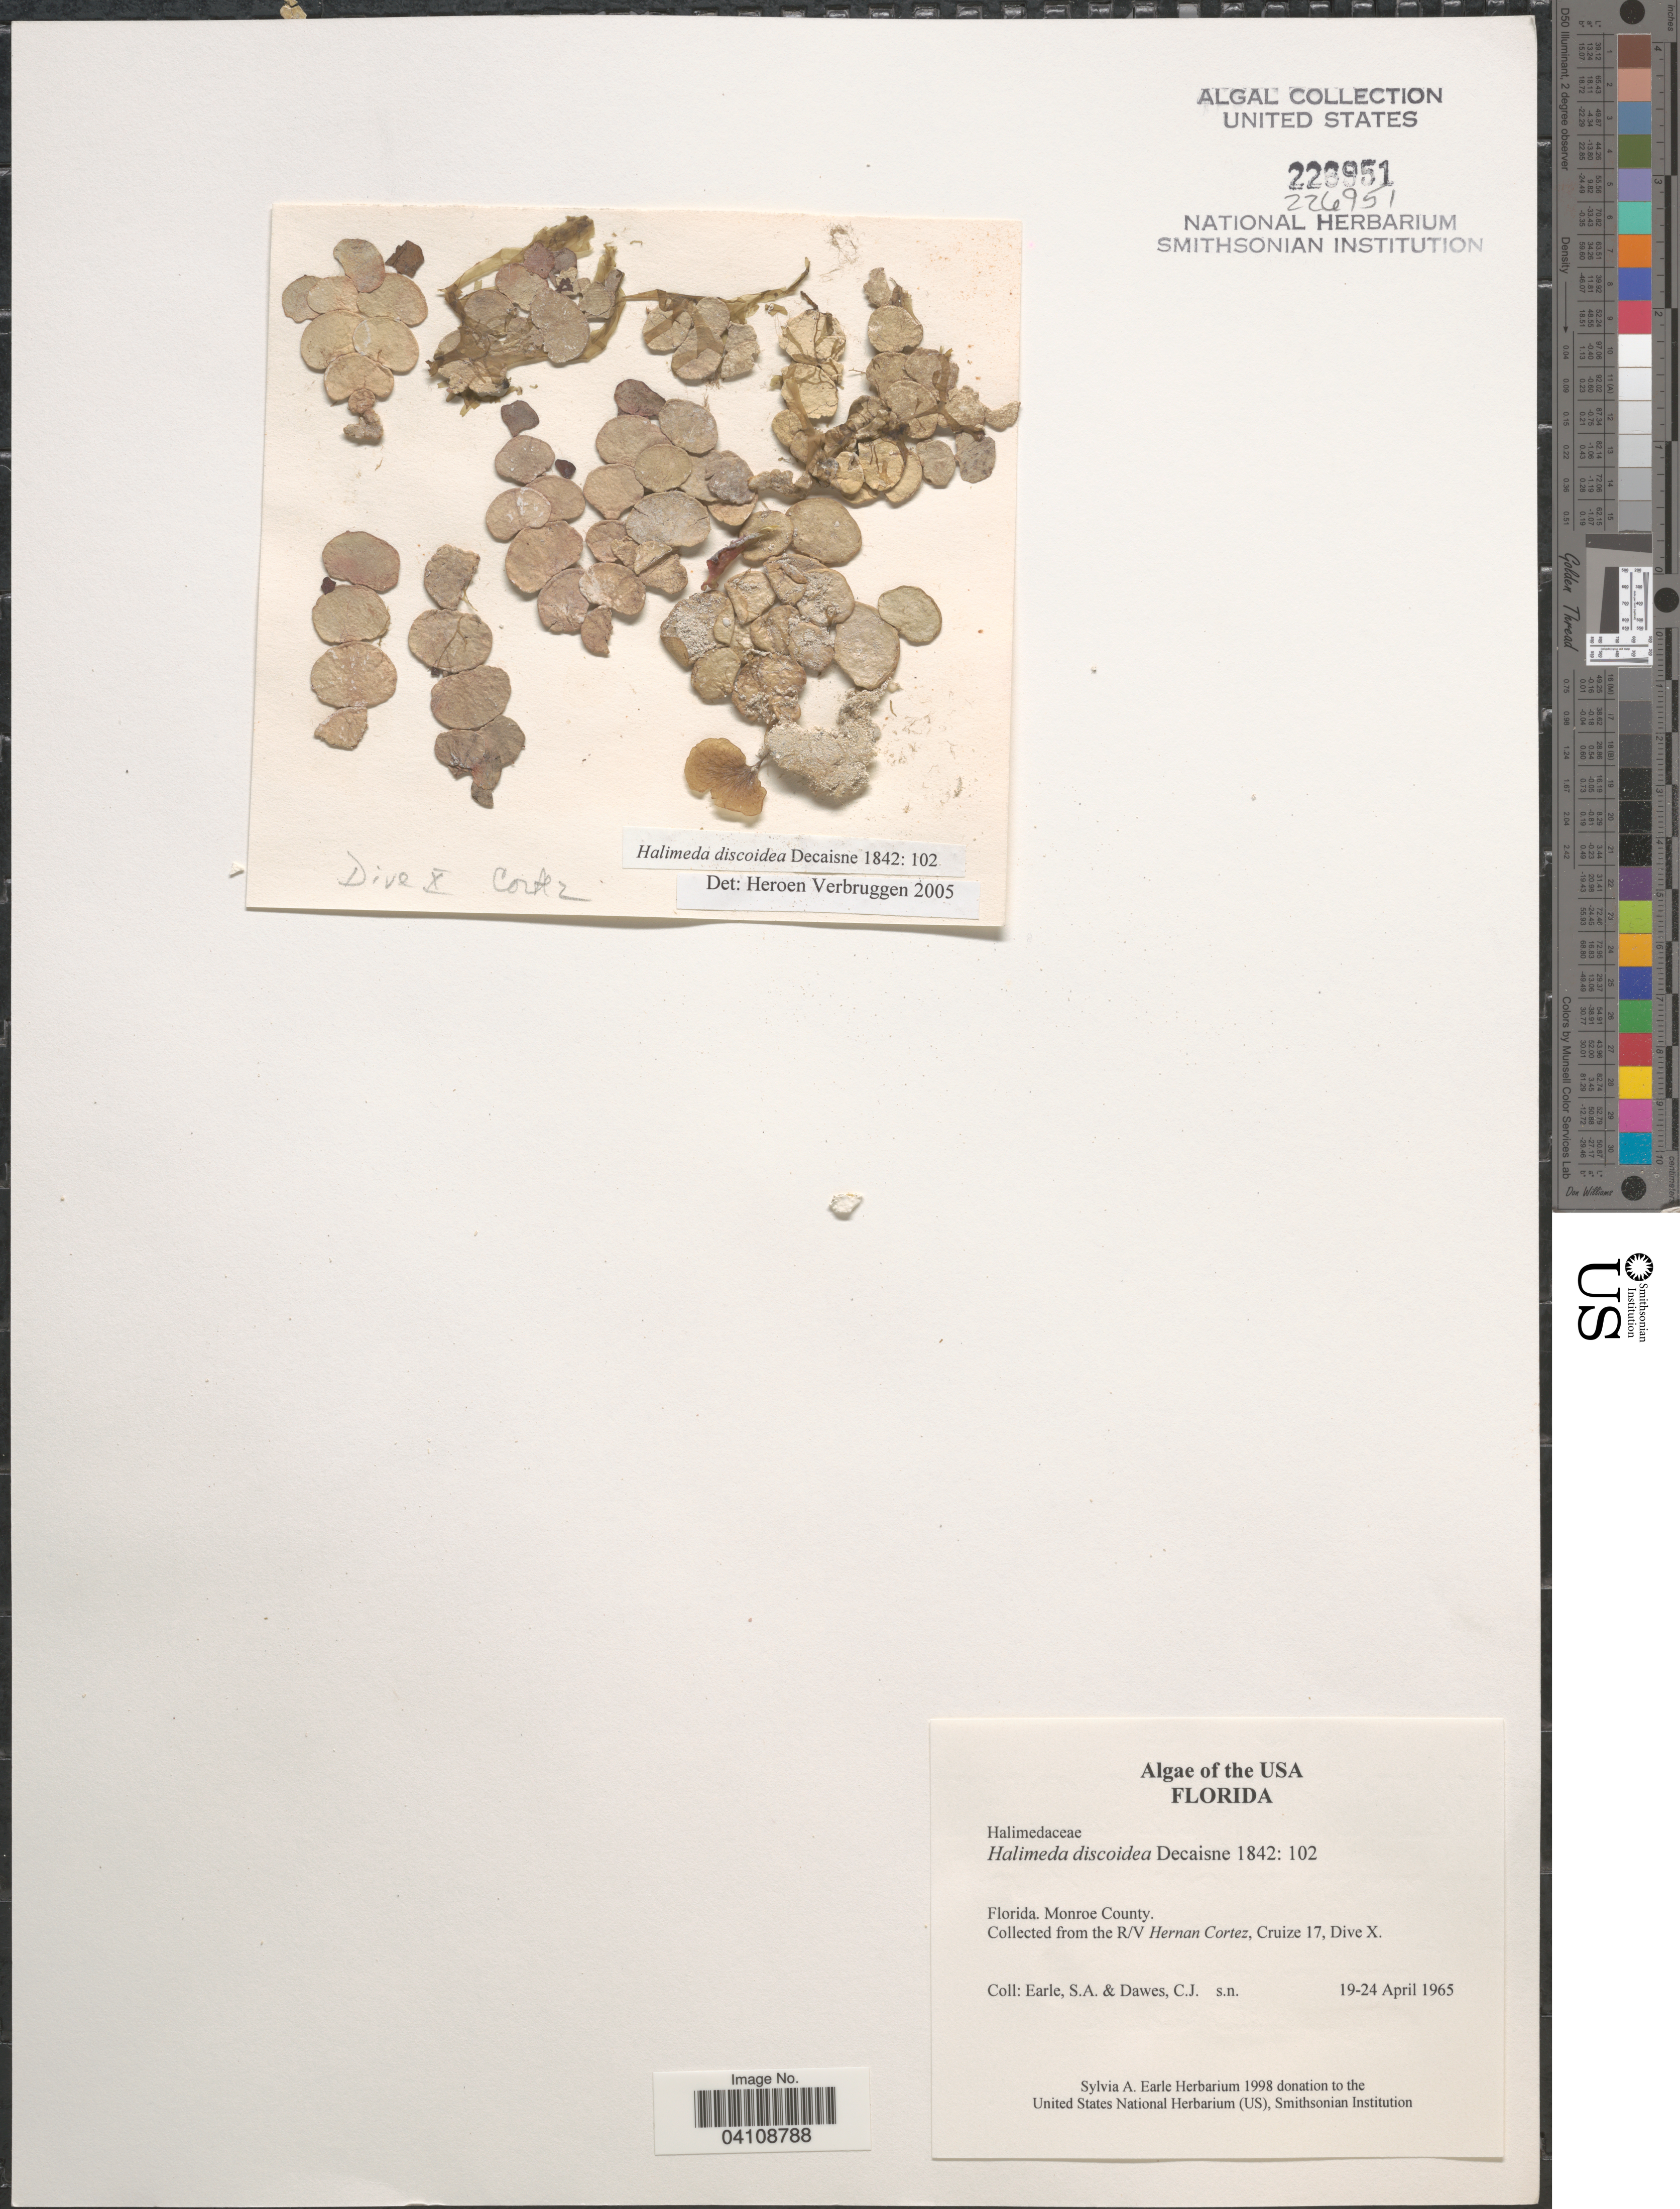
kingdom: Plantae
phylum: Chlorophyta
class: Ulvophyceae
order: Bryopsidales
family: Halimedaceae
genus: Halimeda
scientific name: Halimeda discoidea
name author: Decne.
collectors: S. A. Earle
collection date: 1965-04-19/1965-04-24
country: United States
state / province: Florida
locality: Monroe County. The R/V Hernan Cortez, Cruize 17, Dive X.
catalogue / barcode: US 226951